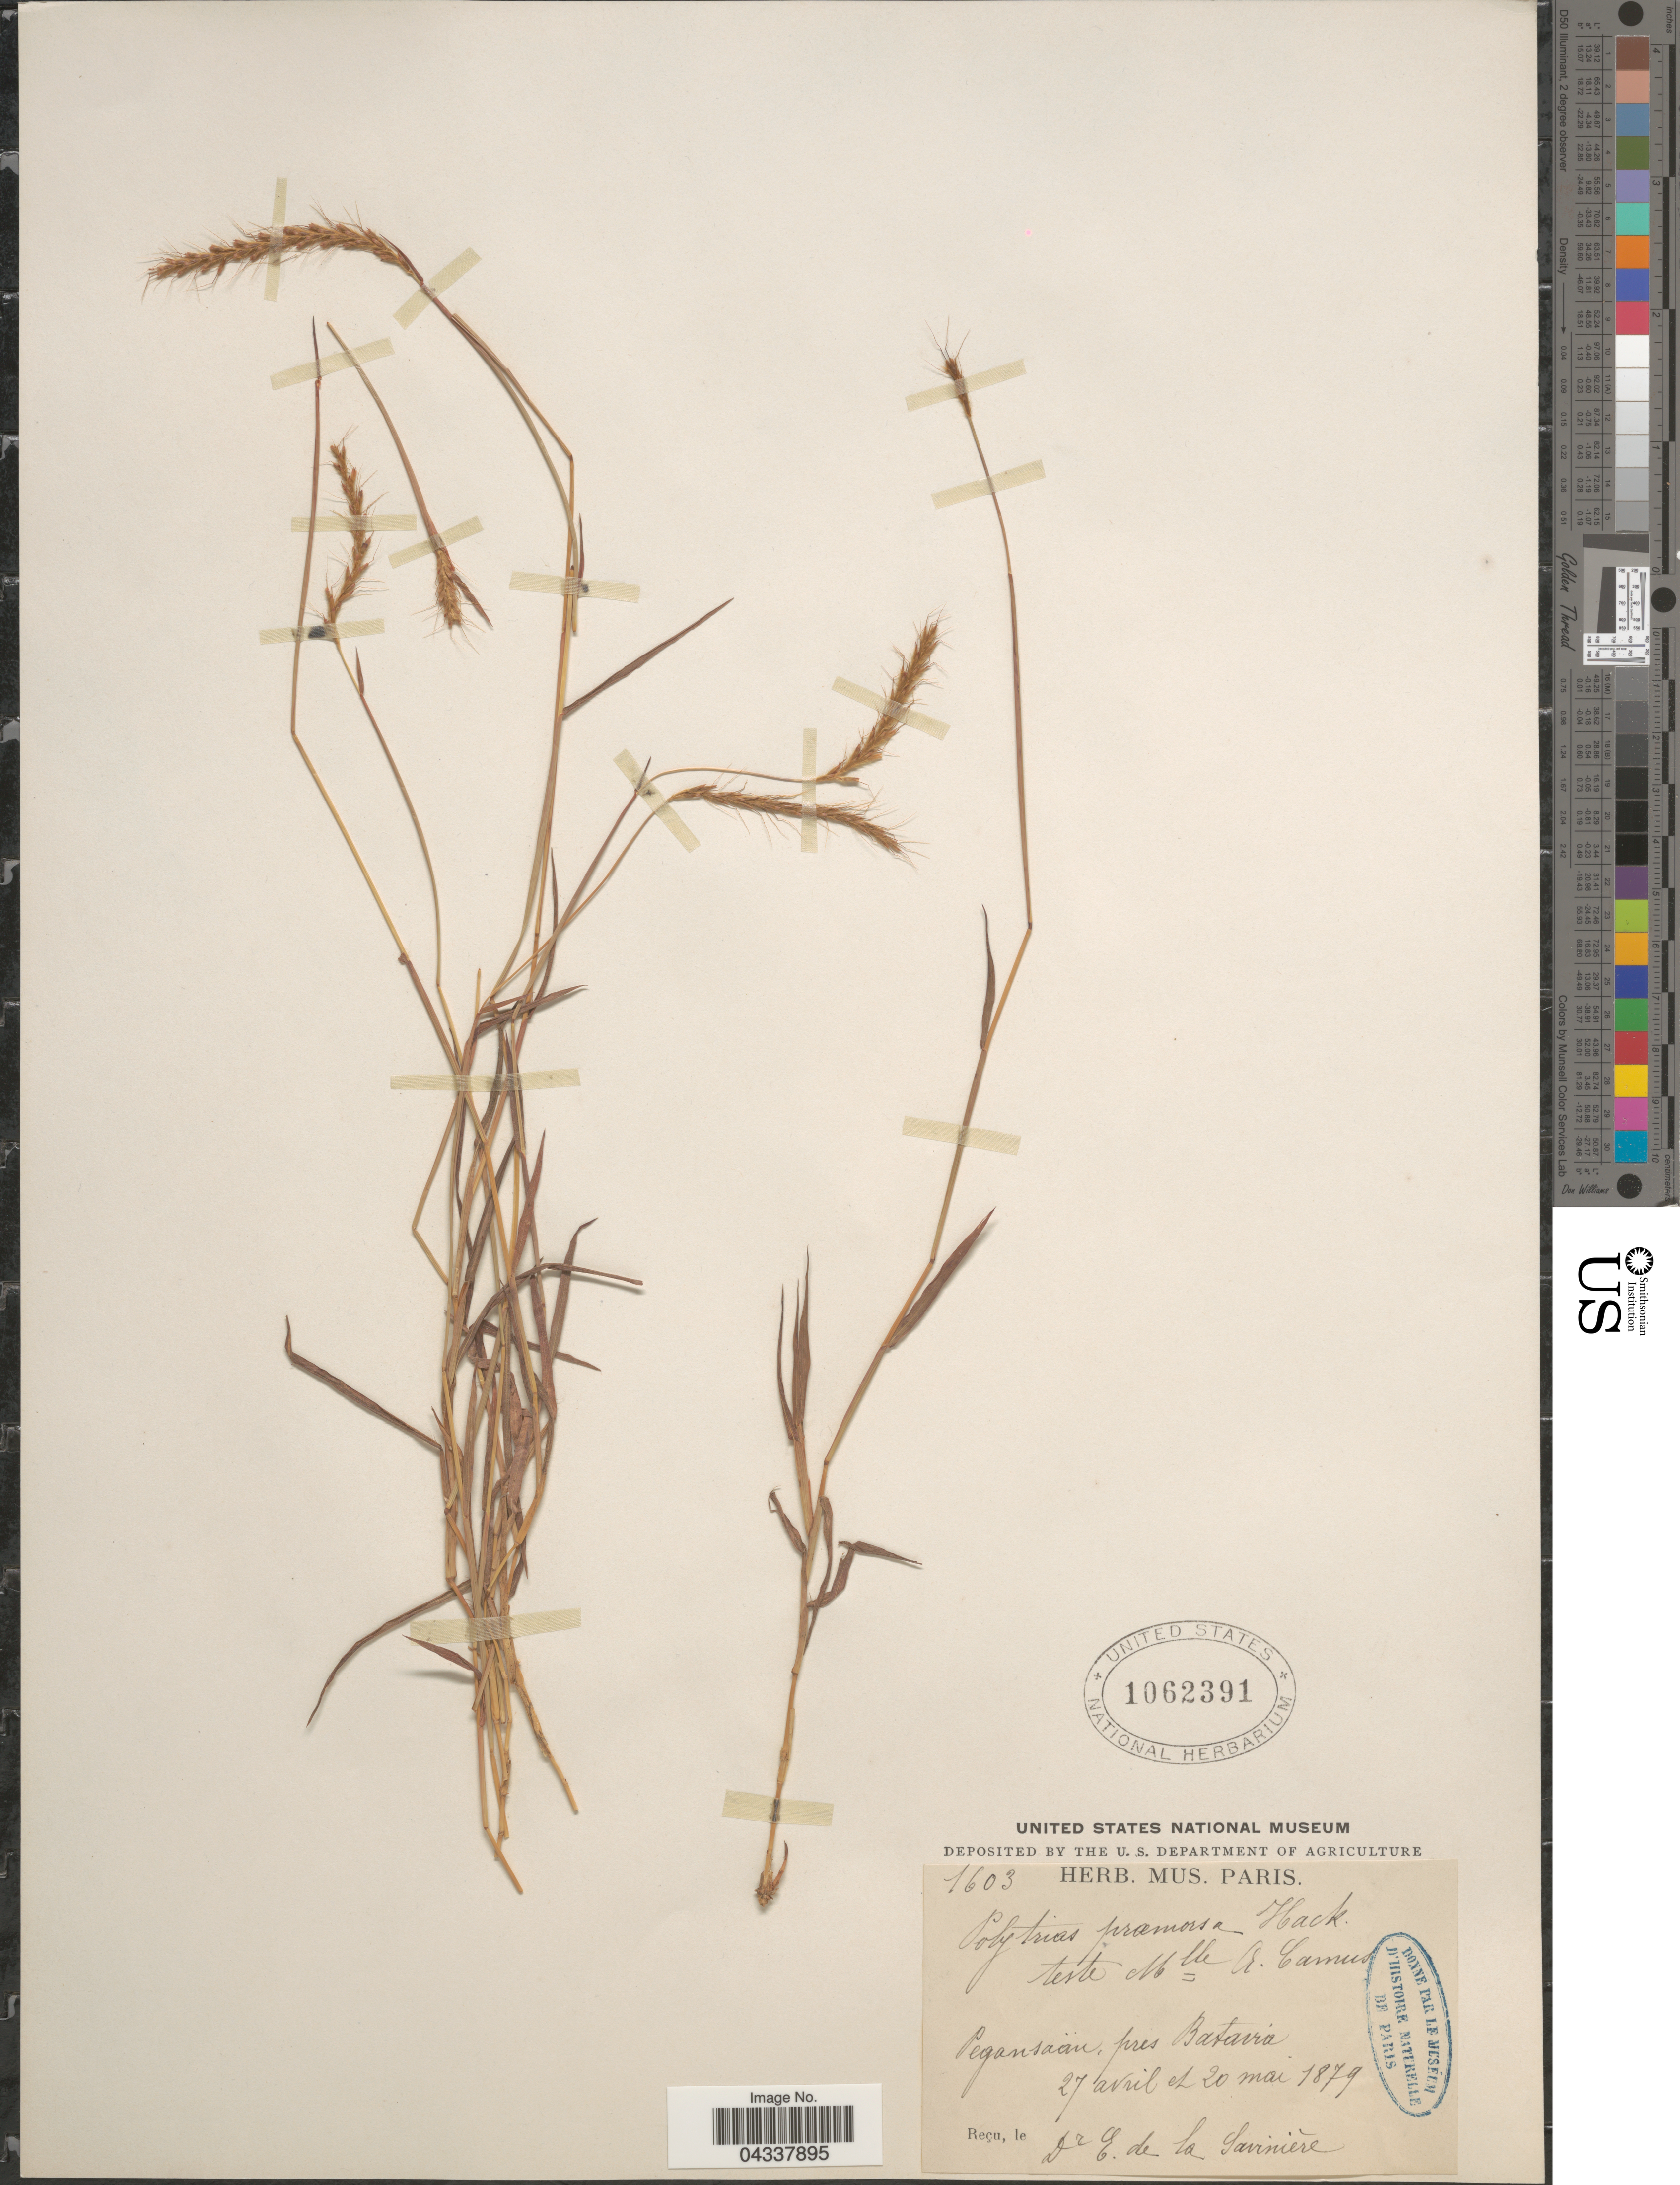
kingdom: Plantae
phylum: Tracheophyta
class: Liliopsida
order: Poales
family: Poaceae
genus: Polytrias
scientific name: Polytrias indica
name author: (Houtt.) Veldkamp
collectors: E. Savinière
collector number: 1603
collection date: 1879-04-27/1879-05-20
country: Indonesia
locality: Pegansaän, pres Batavia.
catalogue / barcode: US 1062391